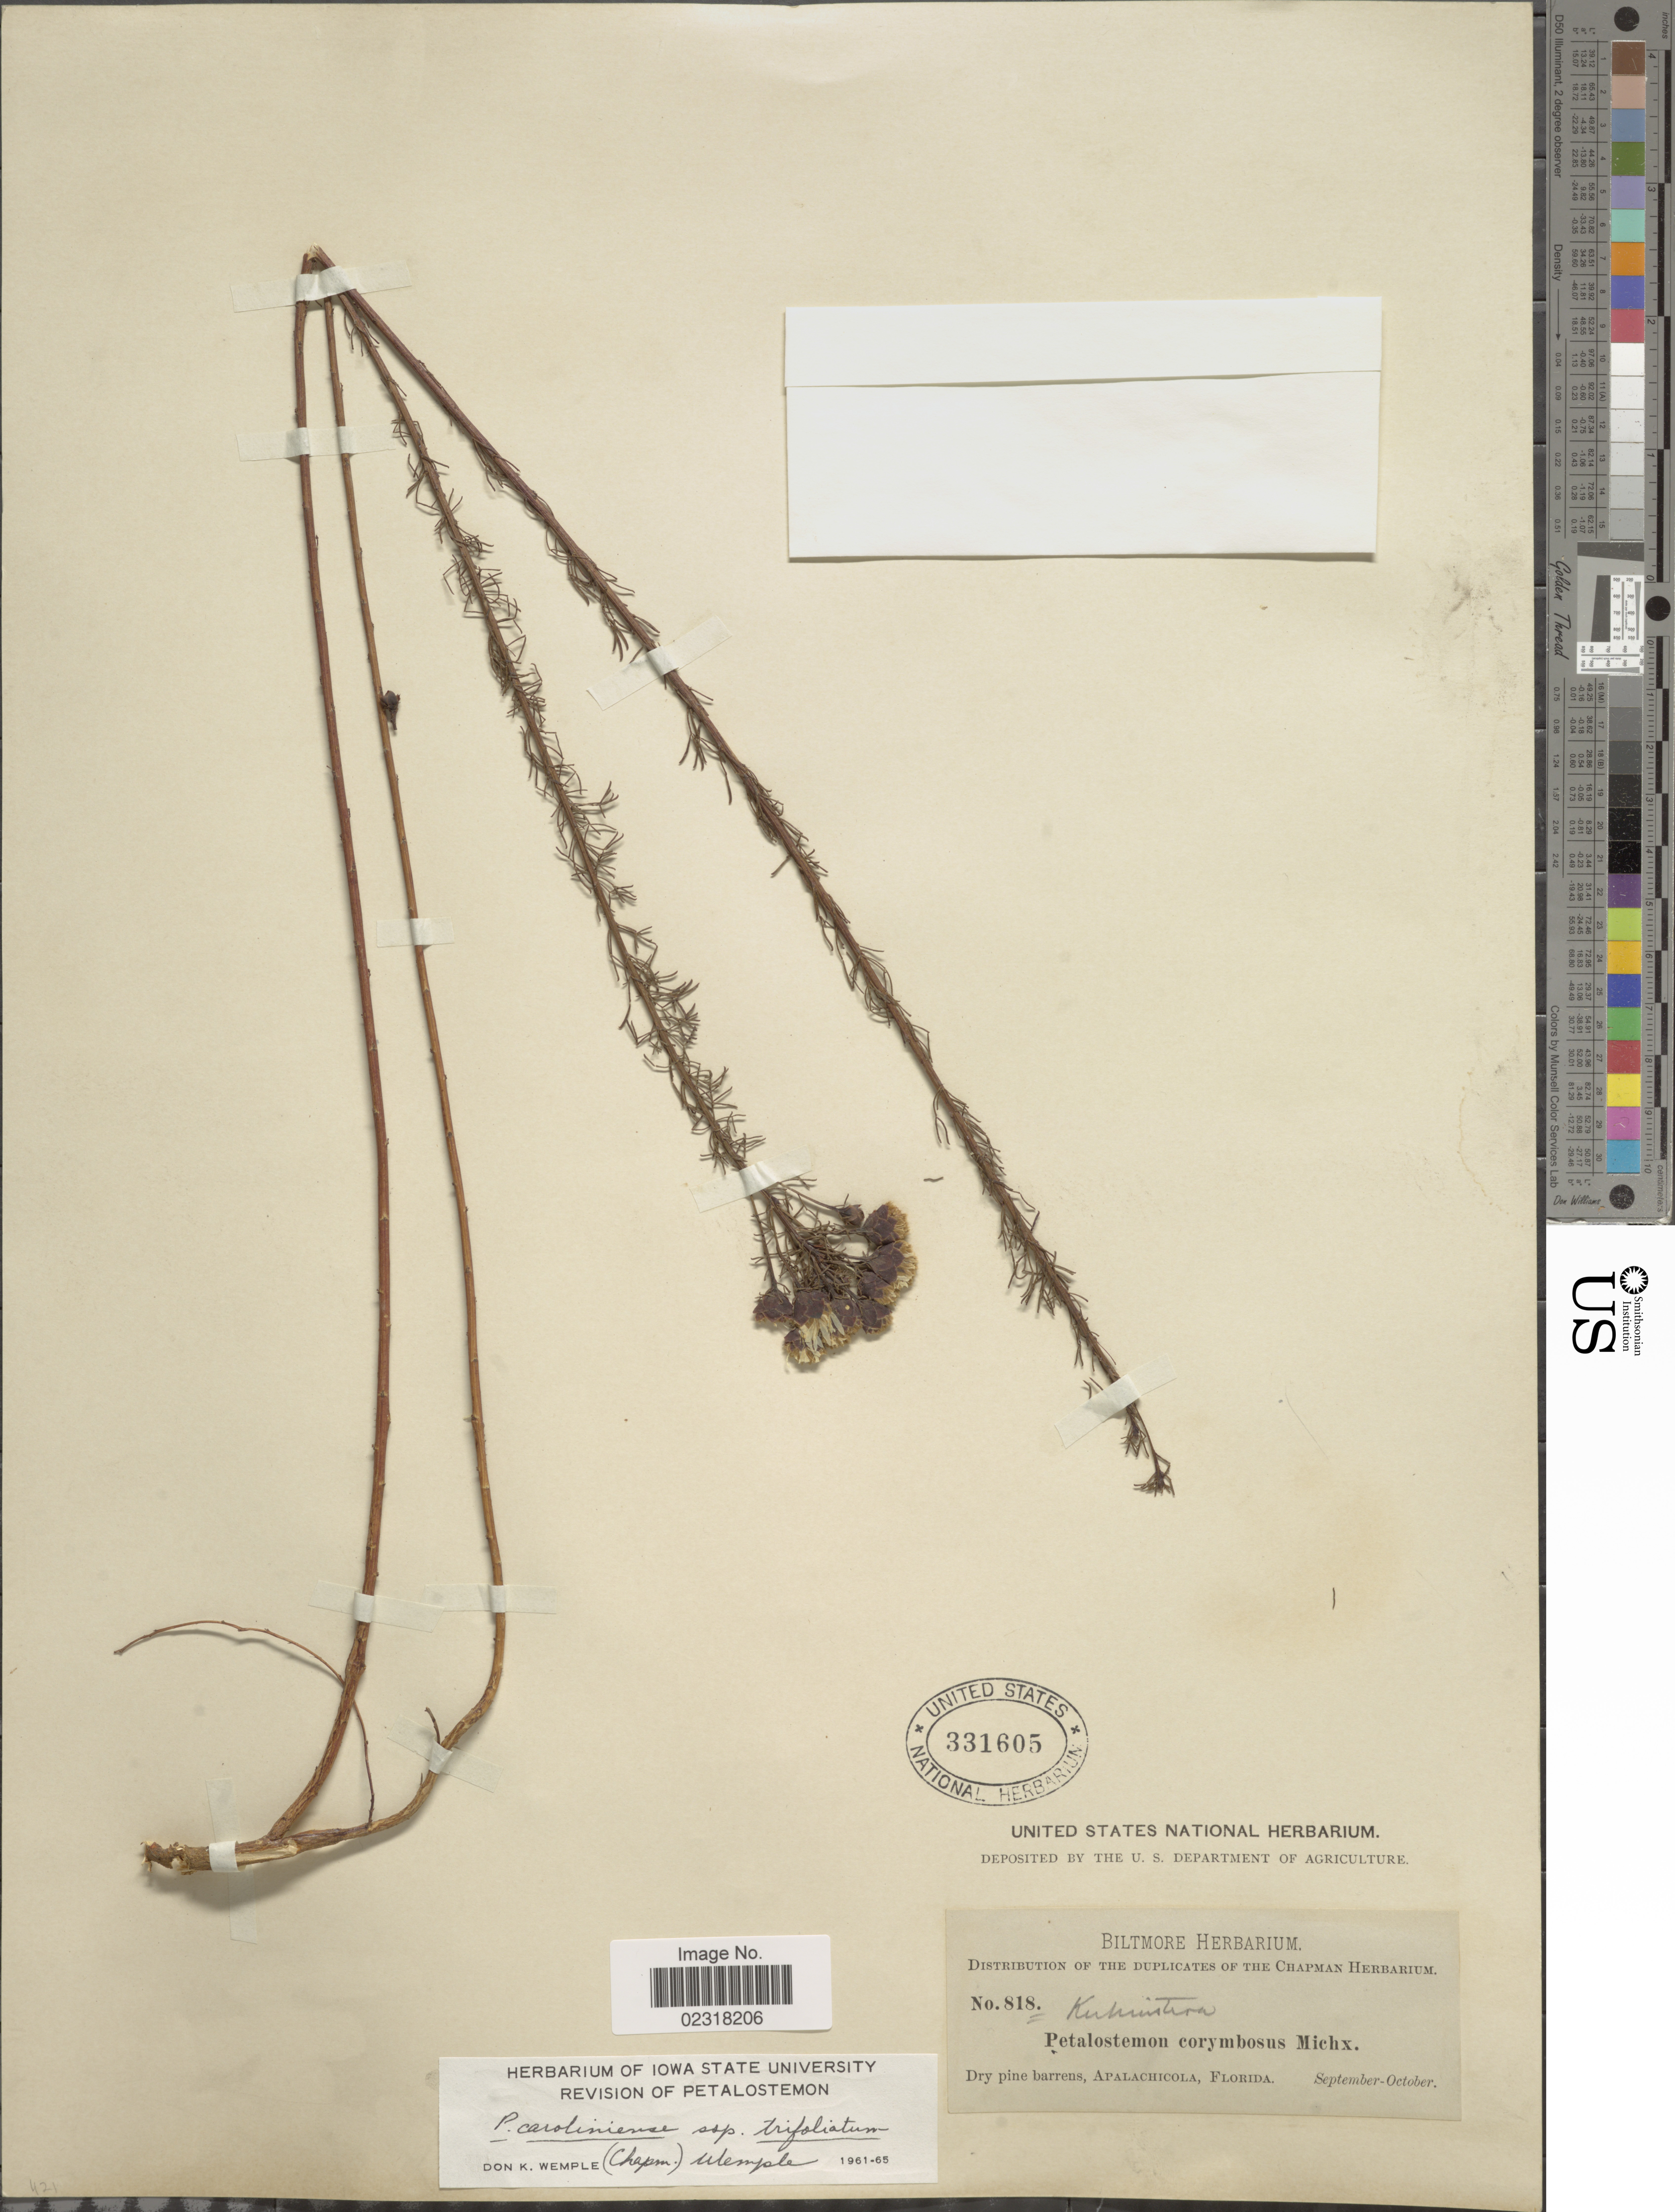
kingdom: Plantae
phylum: Tracheophyta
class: Magnoliopsida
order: Fabales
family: Fabaceae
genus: Dalea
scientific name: Dalea pinnata var. trifoliata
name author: (Chapman) Barneby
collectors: ex herb. Biltmore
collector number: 818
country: United States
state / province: Florida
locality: Dry pine barrens, Apalachicola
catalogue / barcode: US 331605